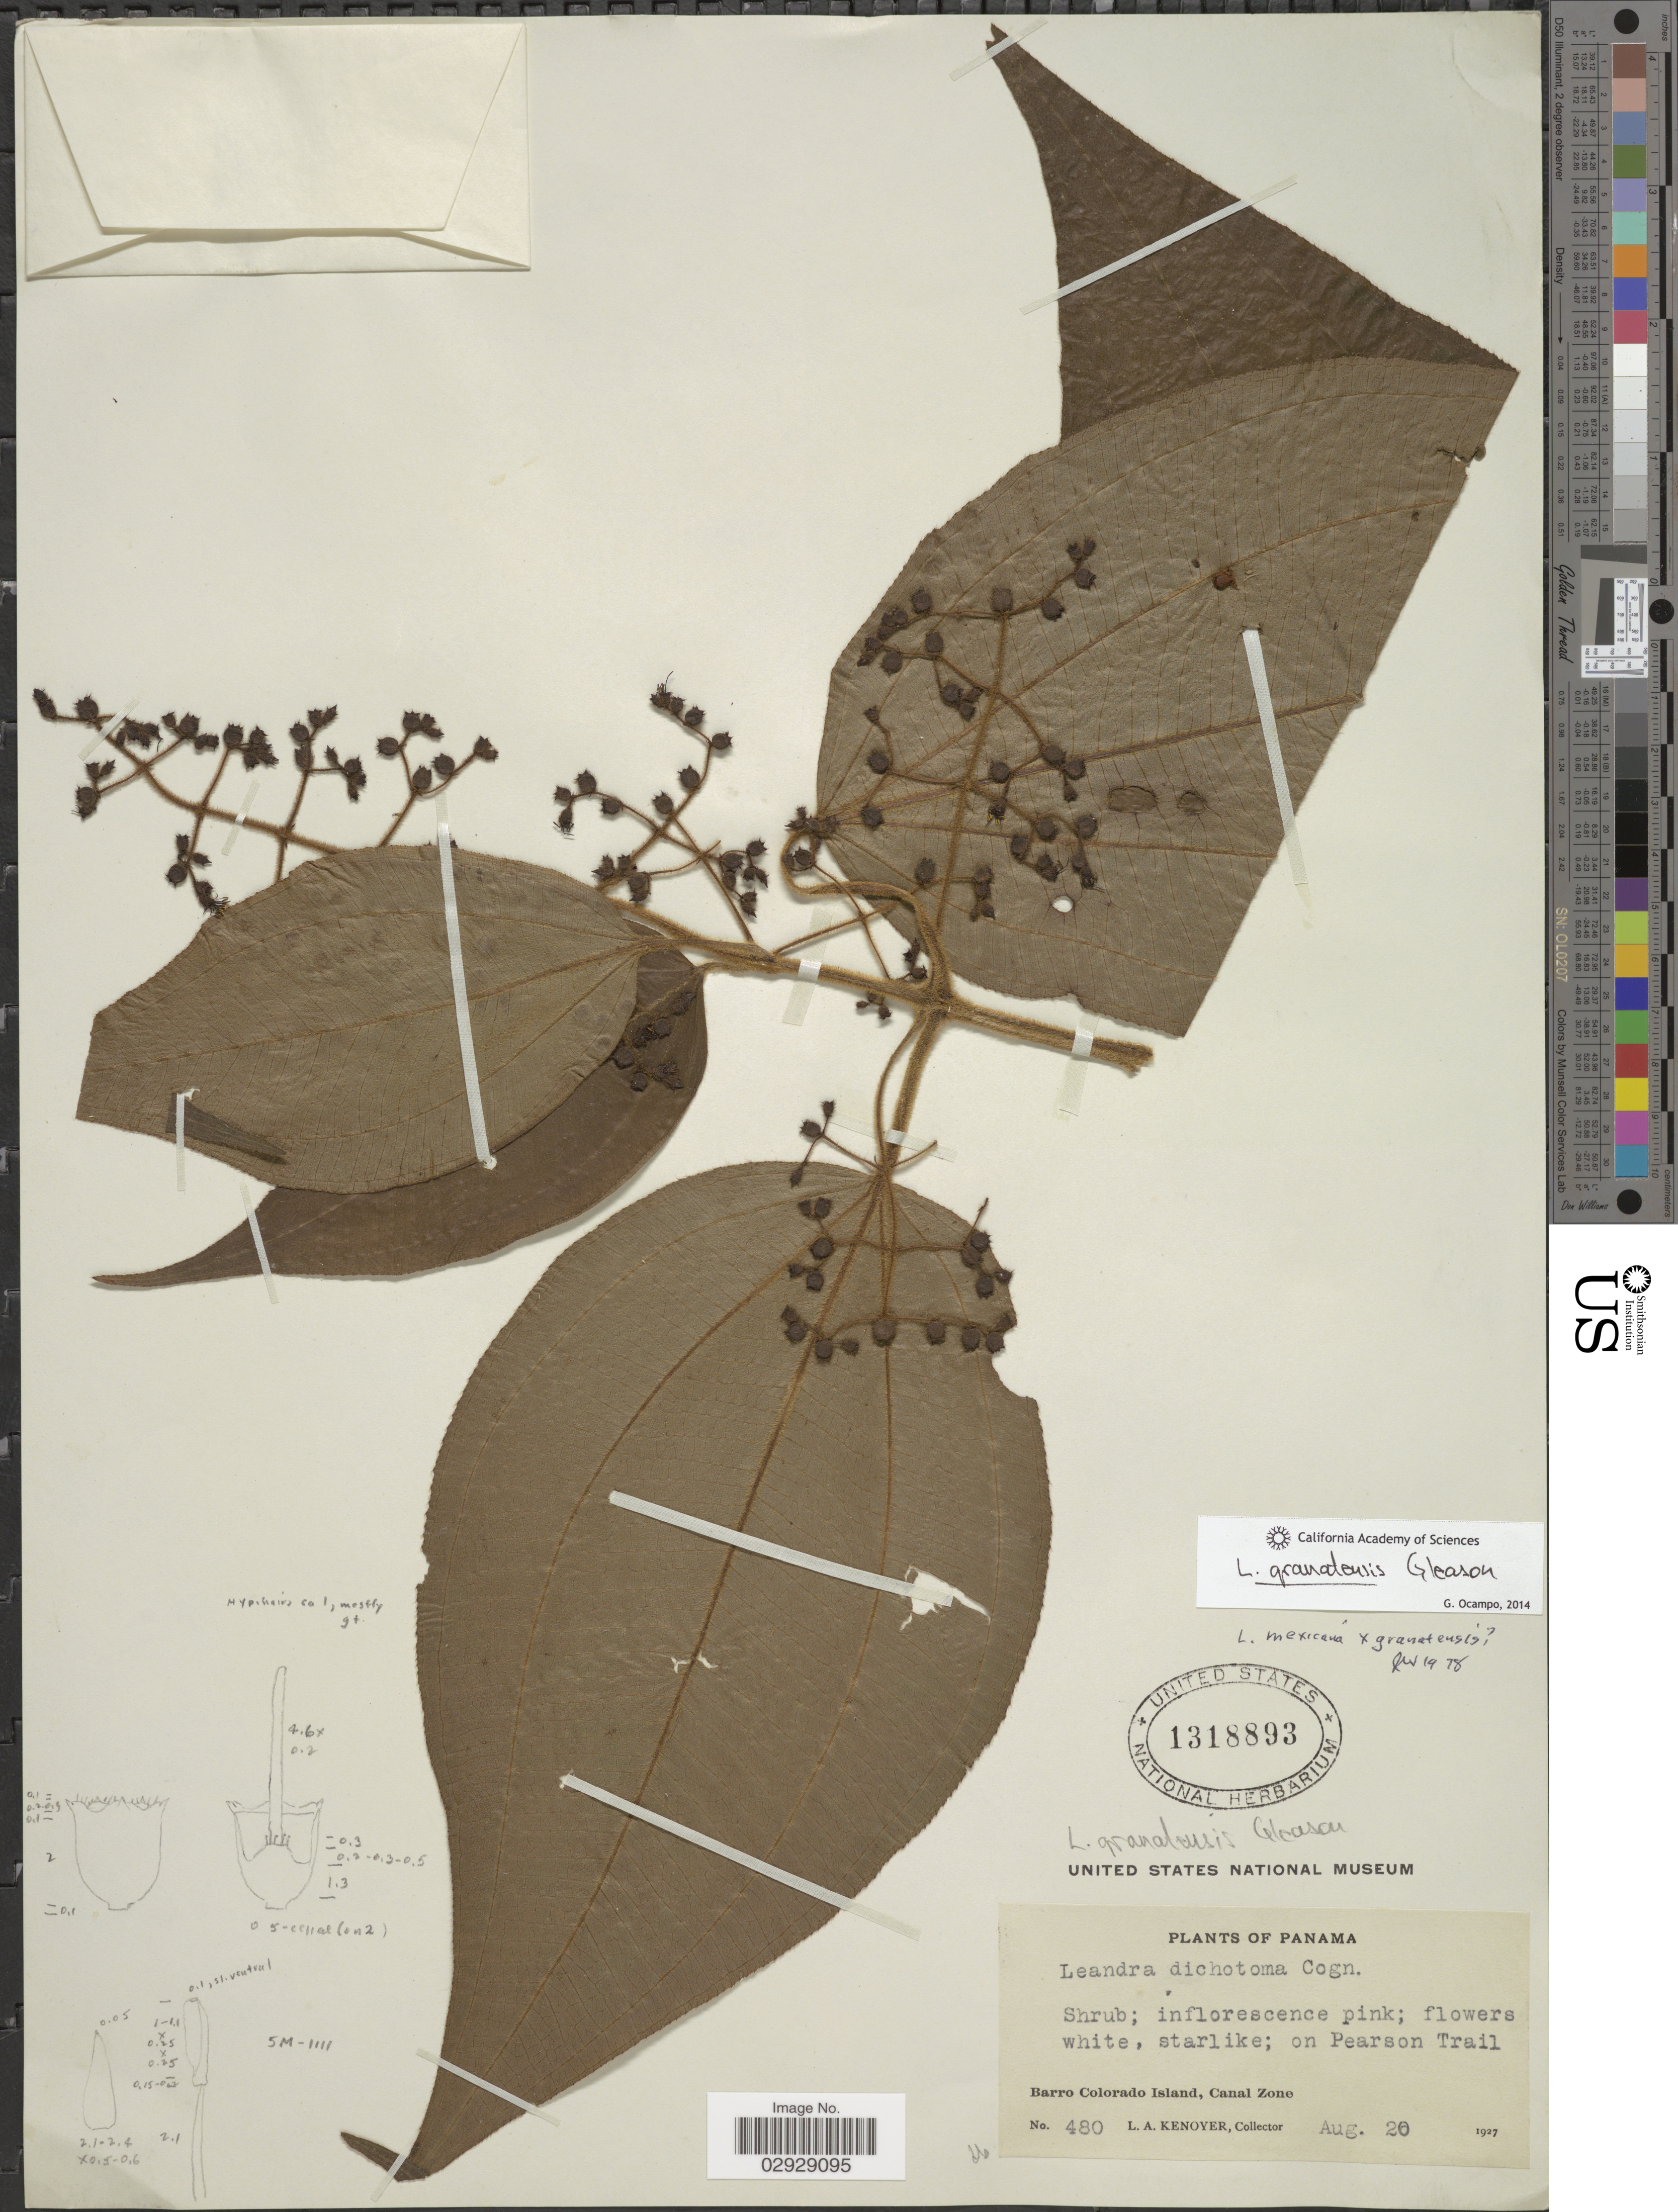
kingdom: Plantae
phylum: Tracheophyta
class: Magnoliopsida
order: Myrtales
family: Melastomataceae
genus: Leandra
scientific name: Leandra granatensis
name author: Gleason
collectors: L. A. Kenoyer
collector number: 480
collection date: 1927-08-20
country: Panama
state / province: Panamá Oeste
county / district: Canal Zone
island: Barro Colorado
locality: On Pearson Trail. Barro Colorado Island, Canal Zone.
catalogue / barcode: US 1318893